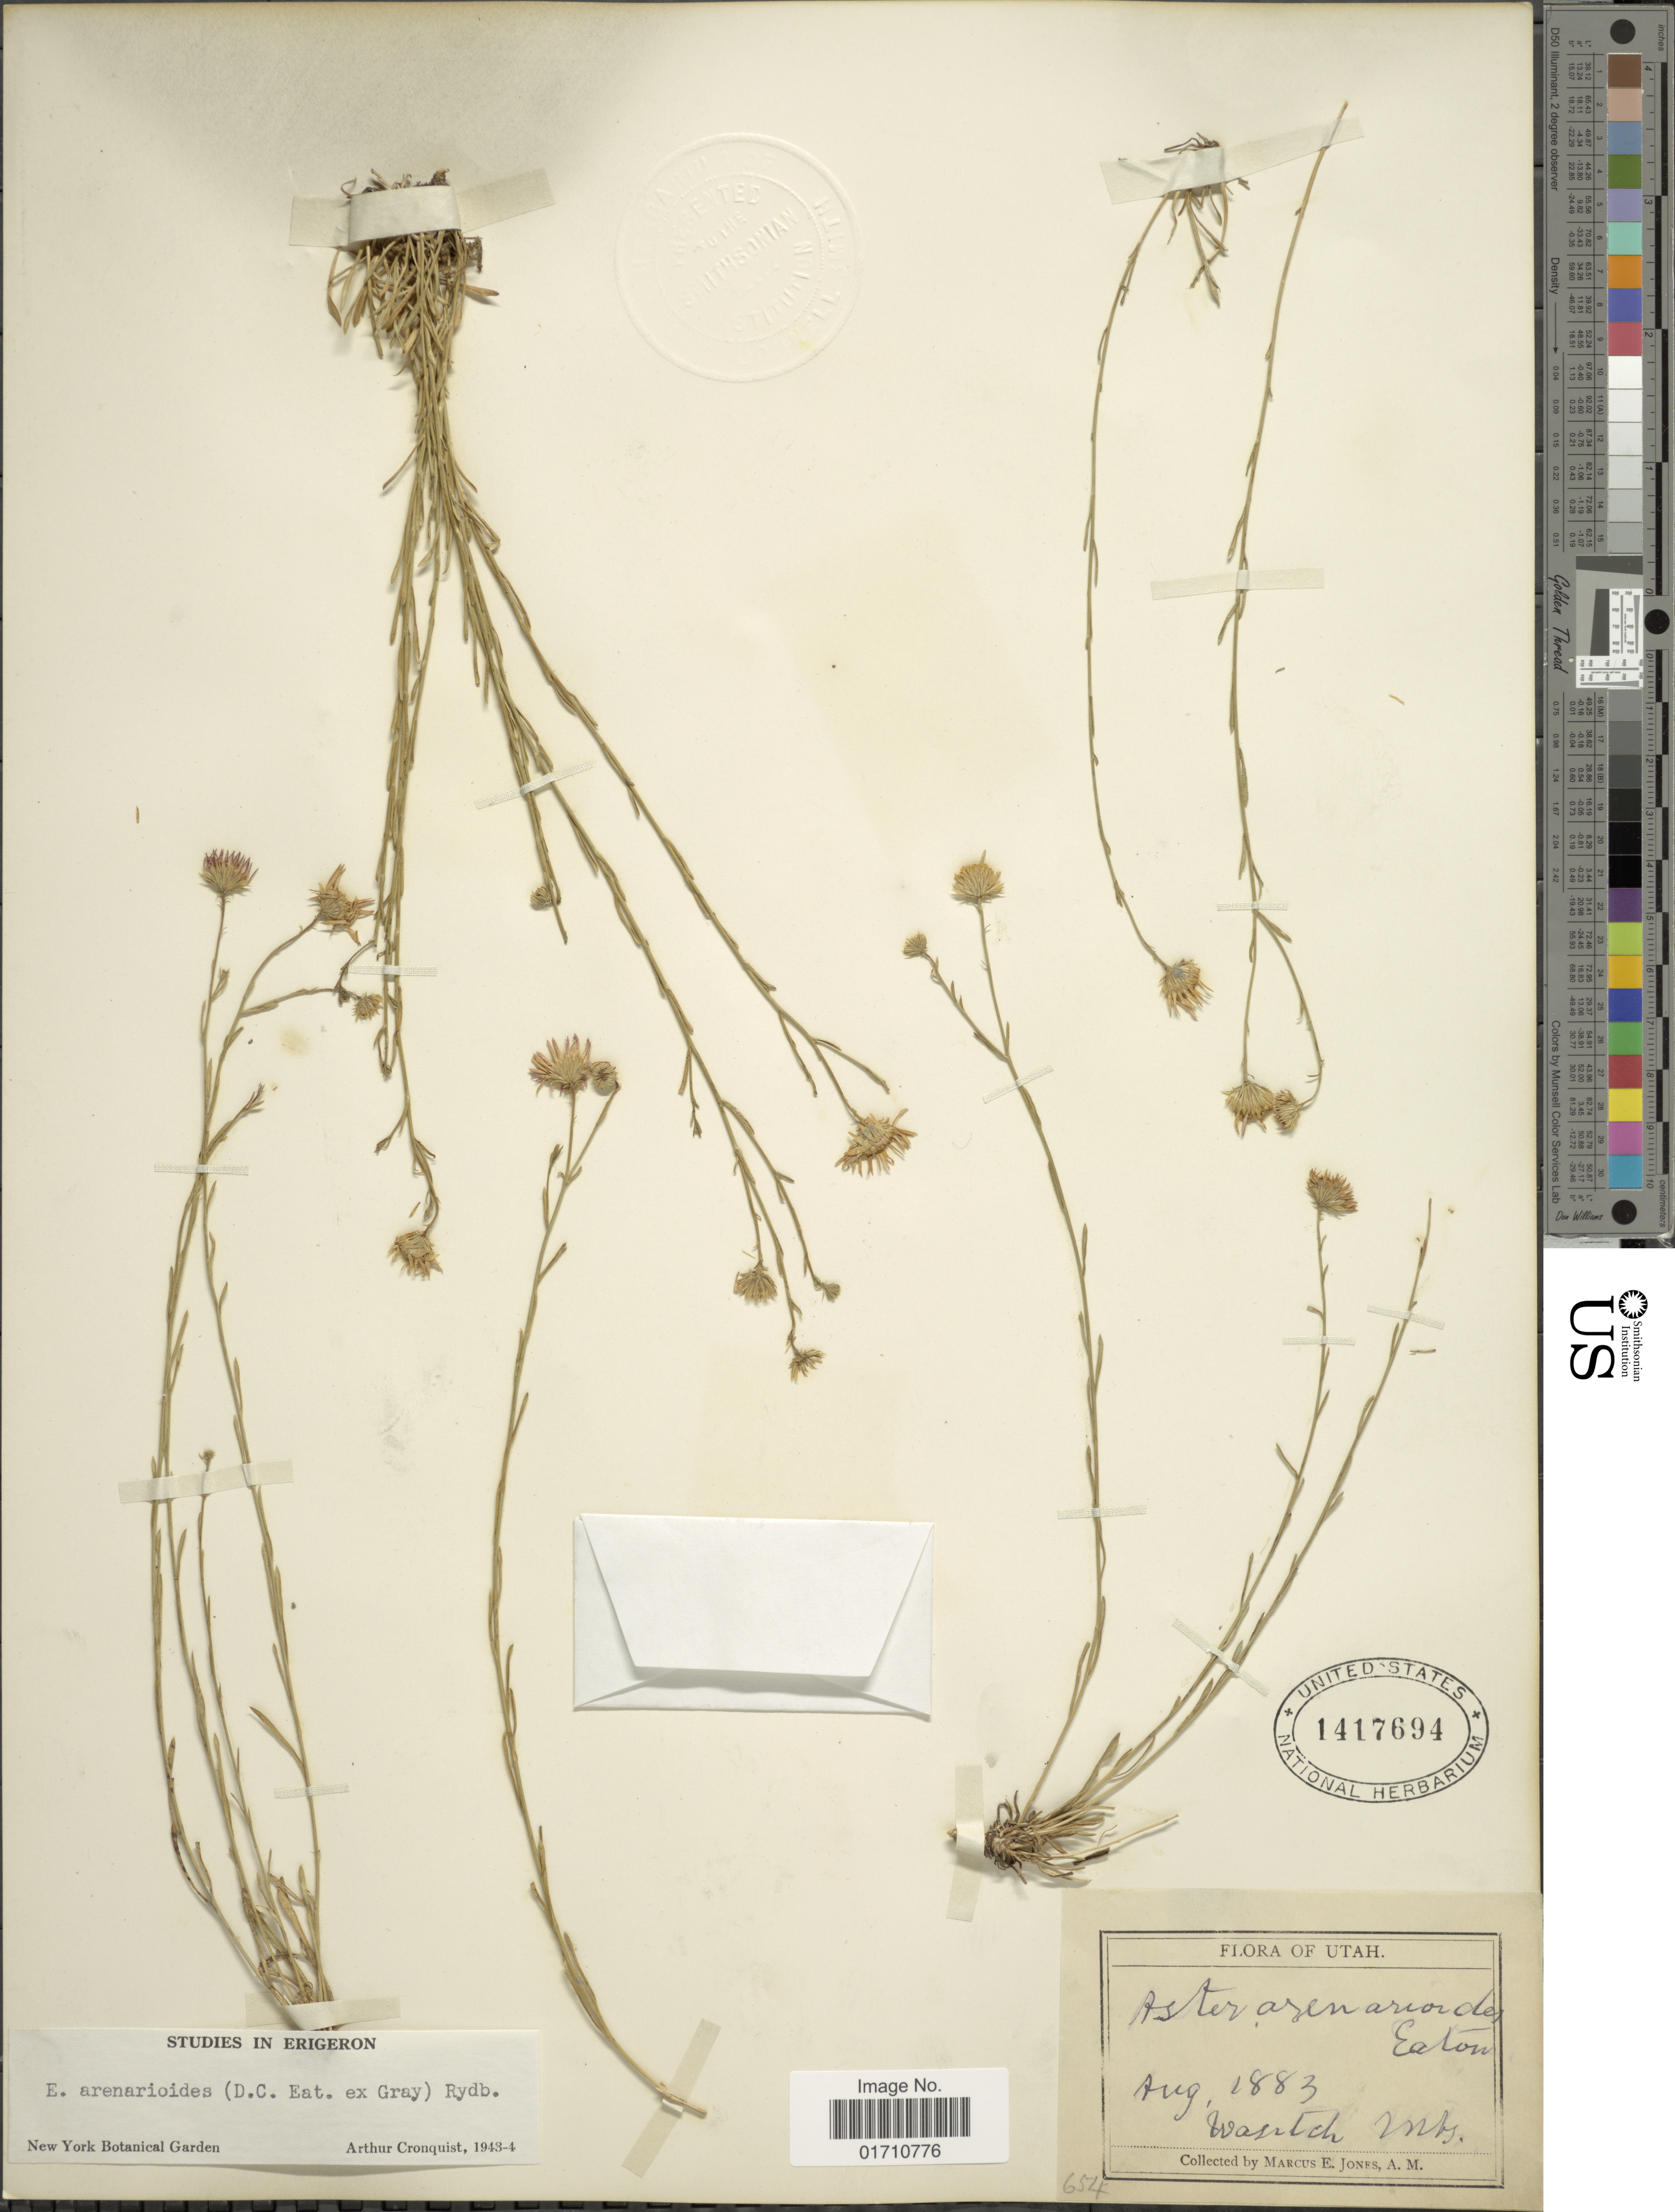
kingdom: Plantae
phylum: Tracheophyta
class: Magnoliopsida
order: Asterales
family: Asteraceae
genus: Erigeron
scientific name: Erigeron arenarioides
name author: (D.C. Eaton) Rydb.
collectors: M. E. Jones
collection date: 1883-08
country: United States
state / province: Utah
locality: Wastach Mts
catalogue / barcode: US 1417694